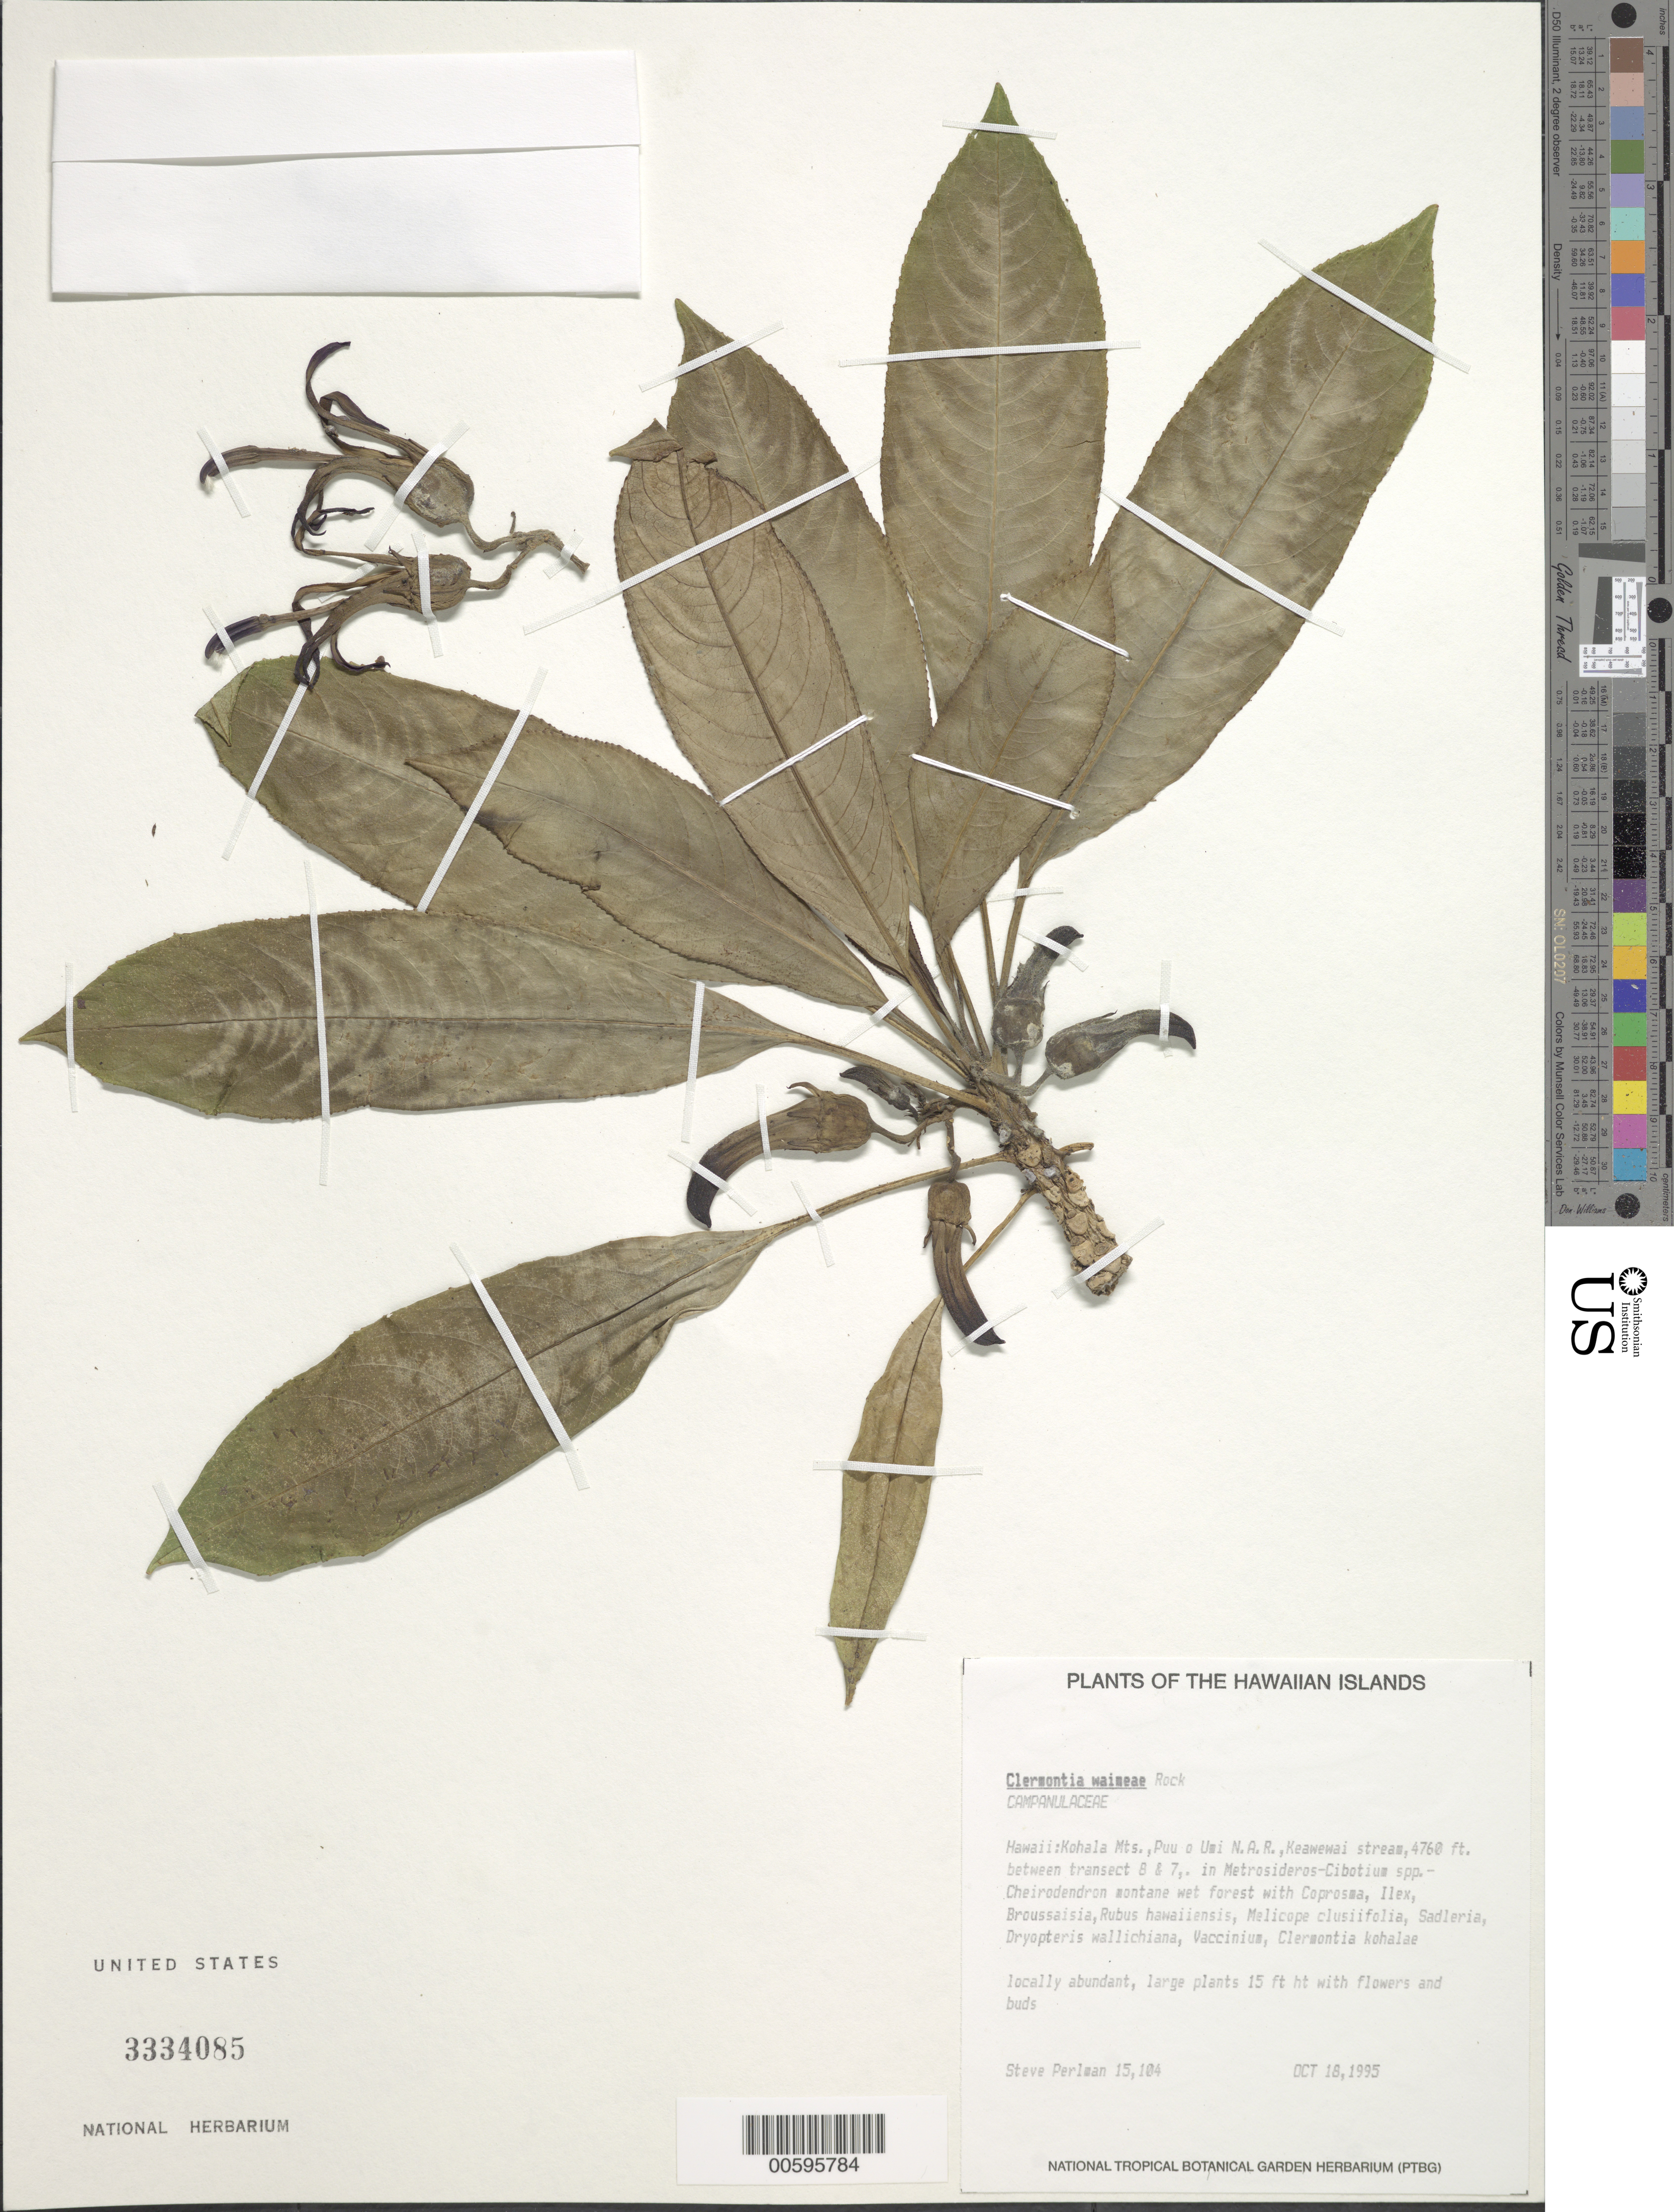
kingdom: Plantae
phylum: Tracheophyta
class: Magnoliopsida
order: Asterales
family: Campanulaceae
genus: Clermontia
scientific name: Clermontia waimeae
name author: Rock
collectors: S. P. Perlman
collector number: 15104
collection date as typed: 18 Oct 1995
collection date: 1995-10-18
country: United States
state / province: Hawaii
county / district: Hawaii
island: Hawaii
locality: Kohala Mts, Puu o Umi N.A.R., Keawewai stream between transect 8 & 7.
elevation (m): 1451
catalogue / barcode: US 3334085